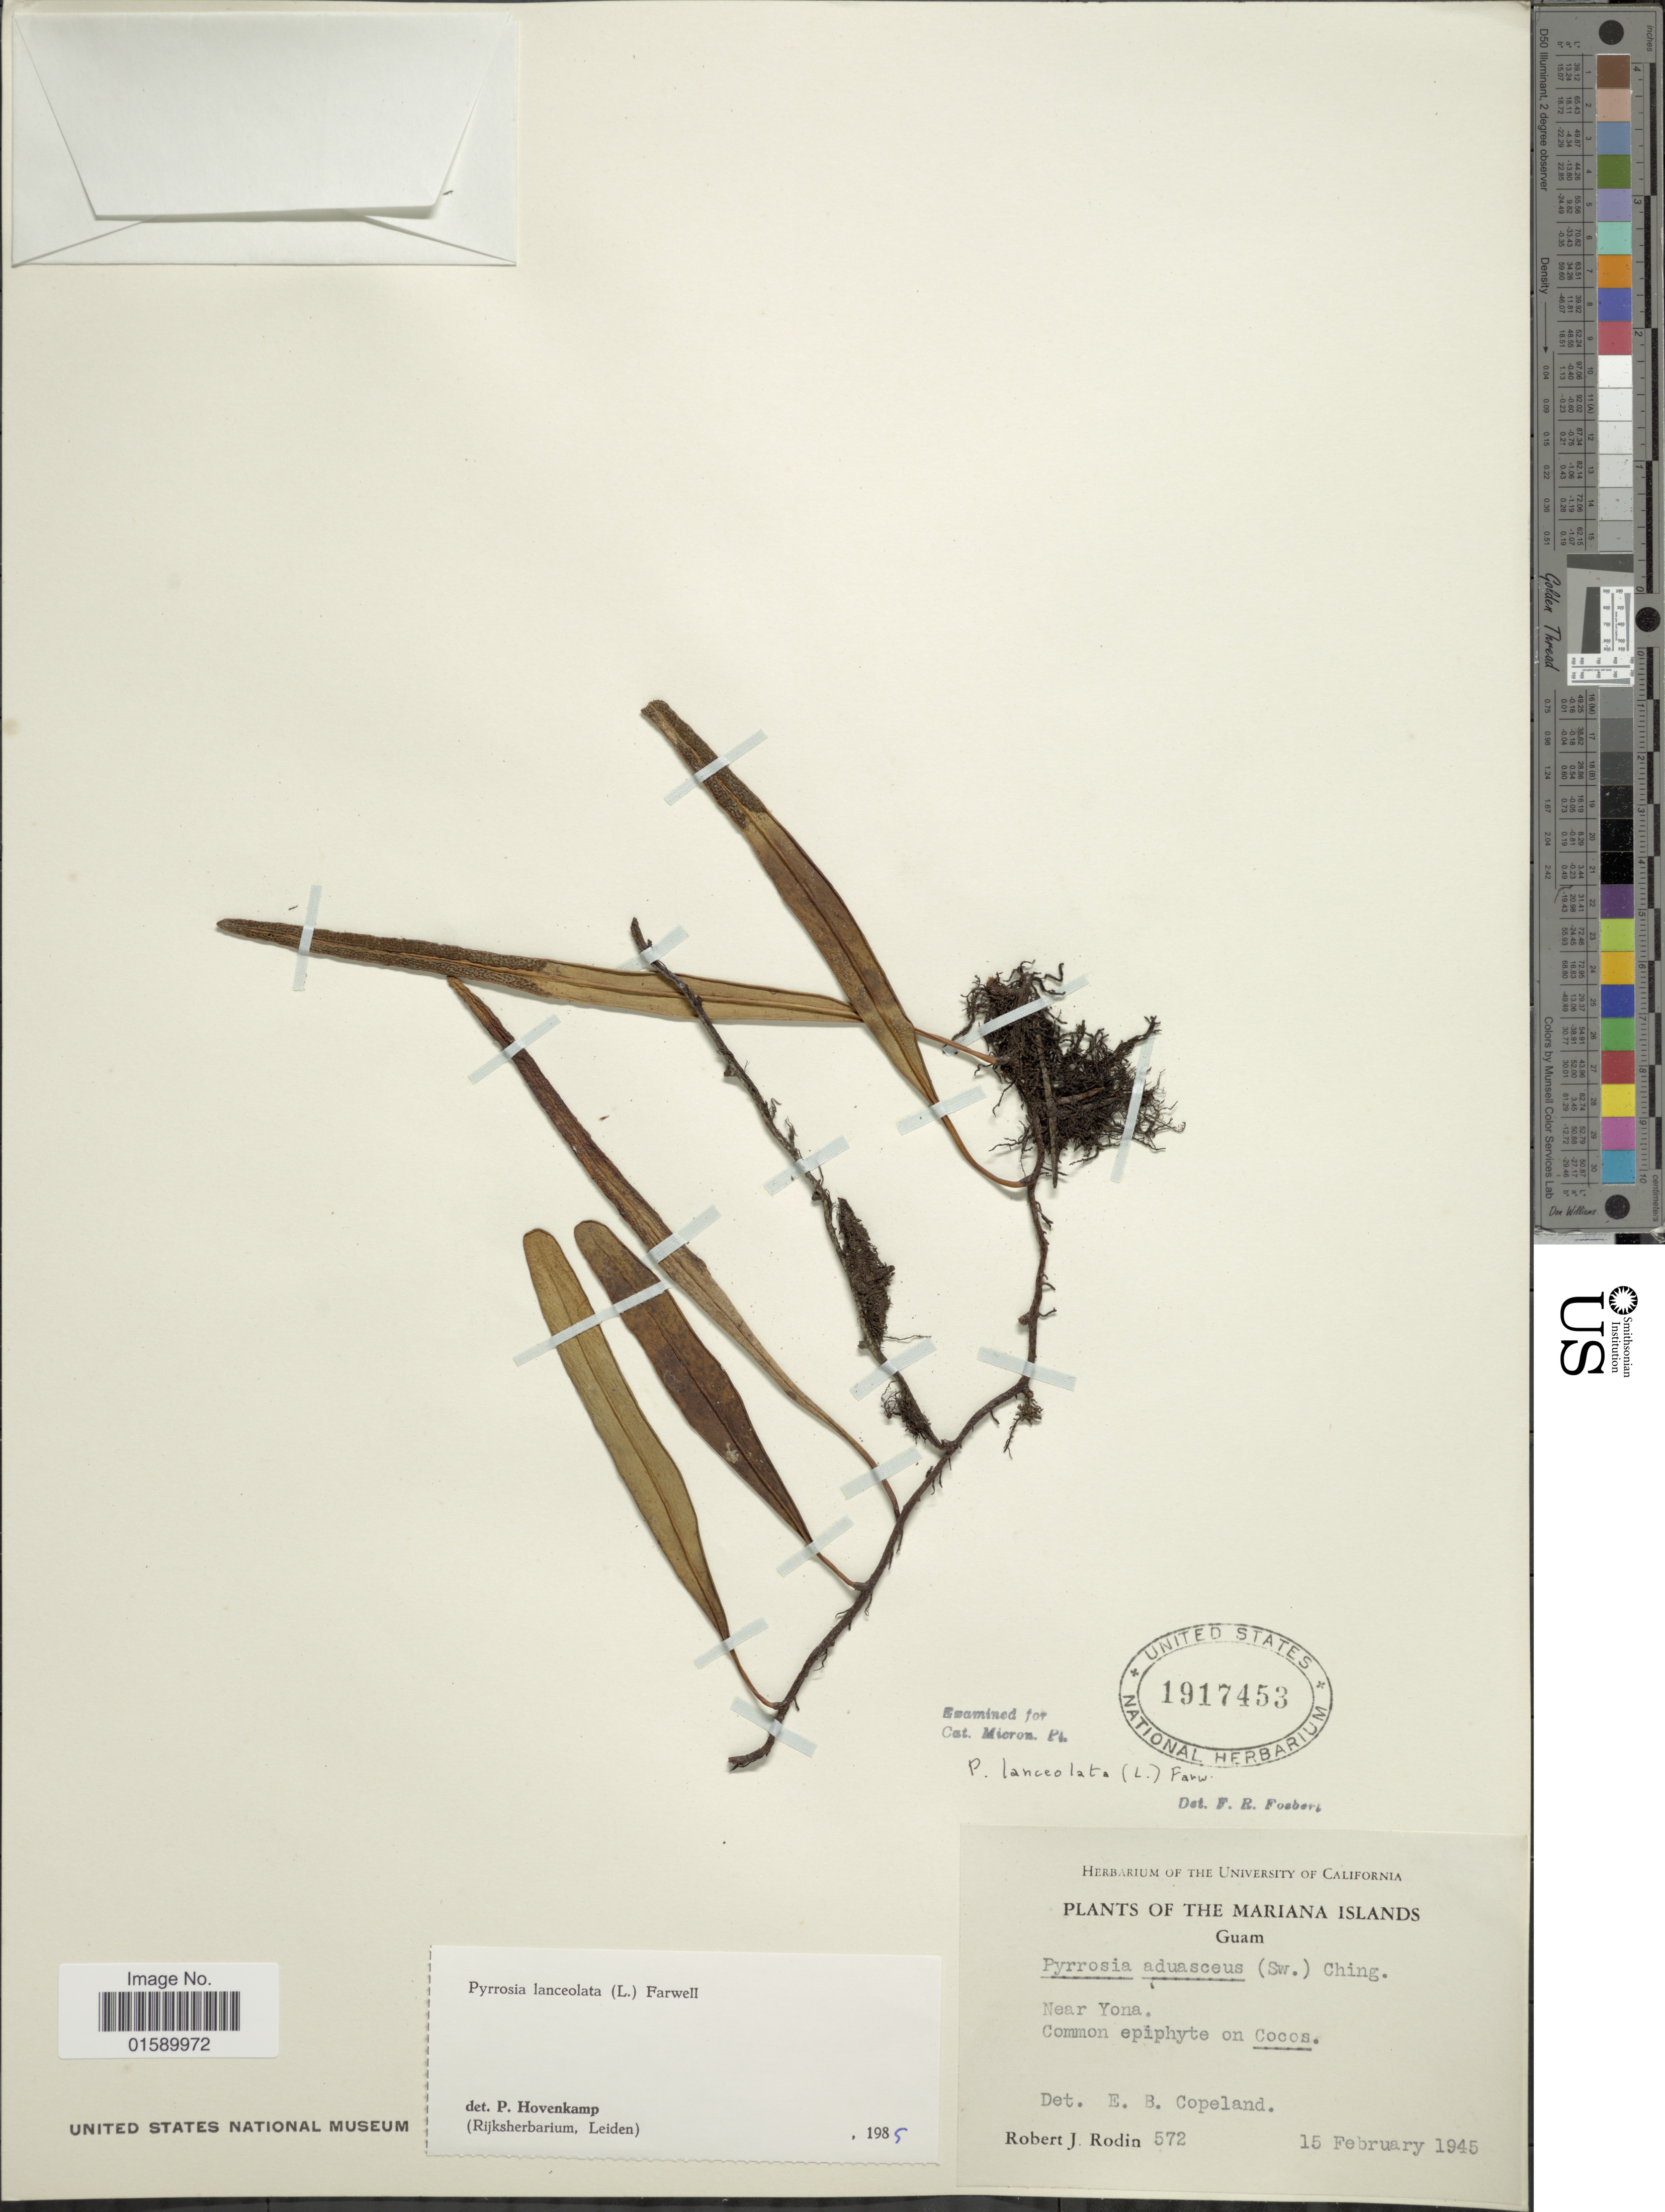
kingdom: Plantae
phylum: Tracheophyta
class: Polypodiopsida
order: Polypodiales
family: Polypodiaceae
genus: Pyrrosia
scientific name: Pyrrosia lanceolata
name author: (L.) Farw.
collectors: R. J. Rodin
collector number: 572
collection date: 1945-02-15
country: Guam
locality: Marianas Islands. Guam, Near Yona.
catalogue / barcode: US 1917453